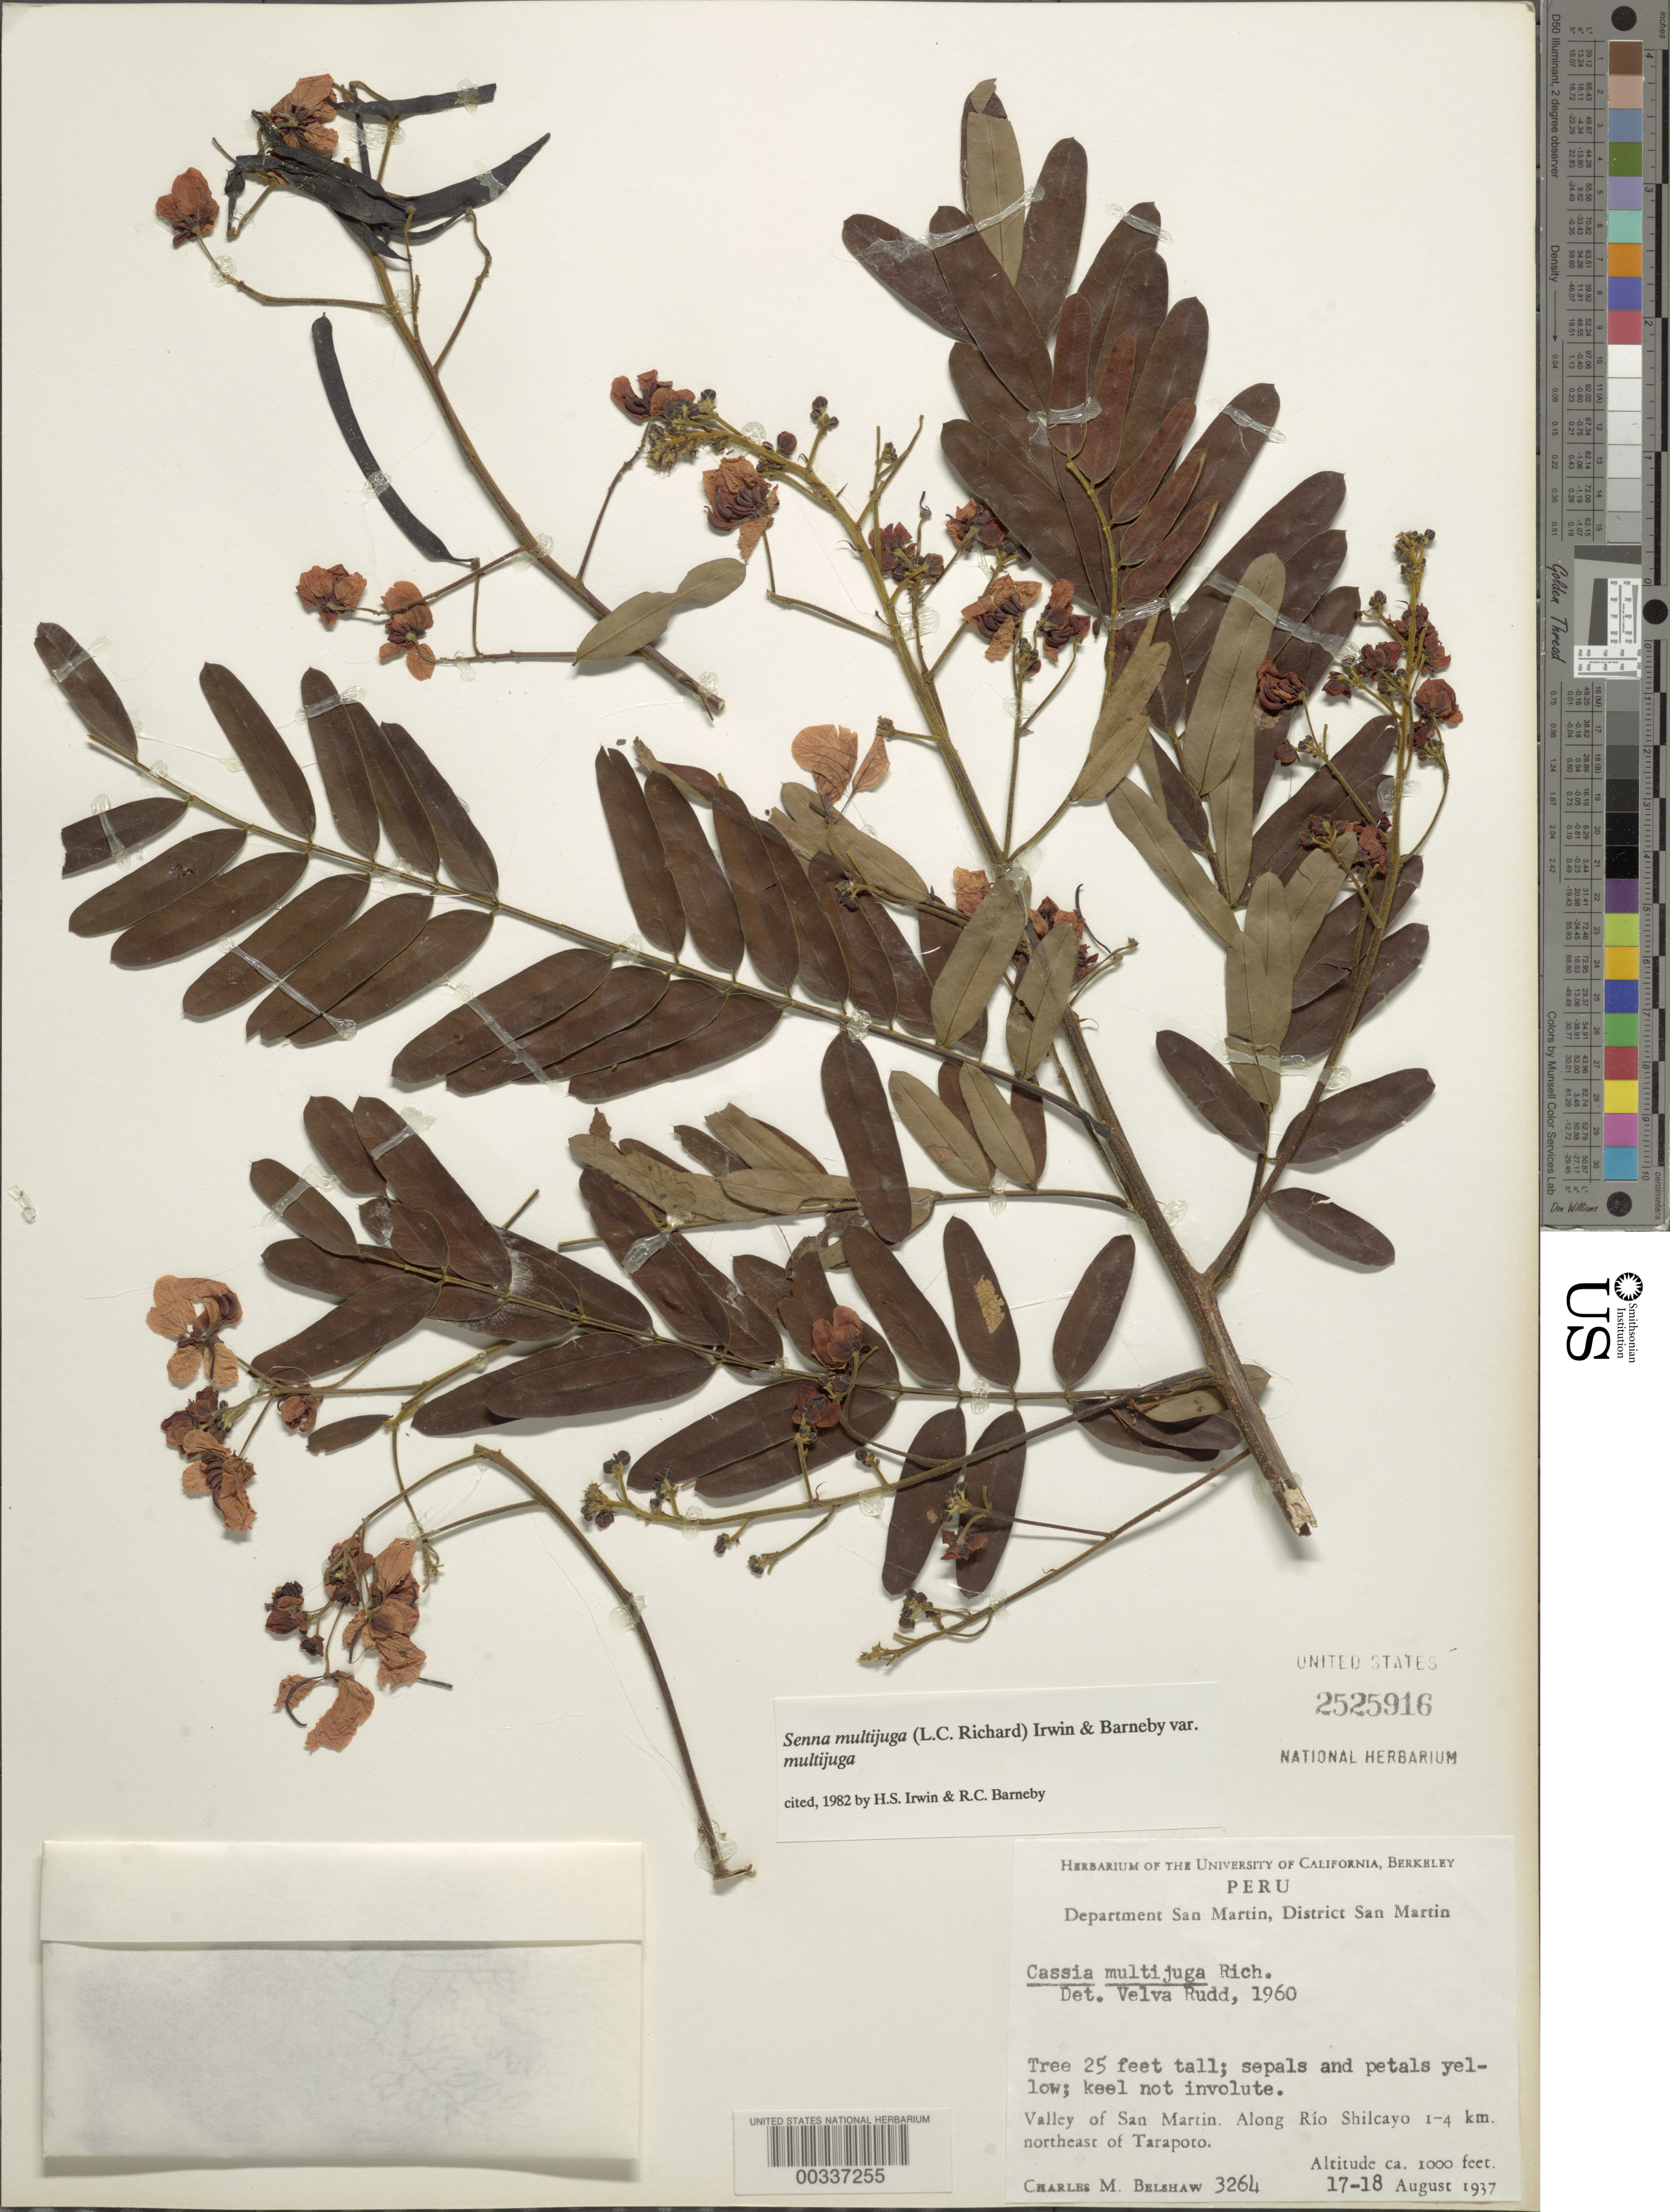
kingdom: Plantae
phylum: Tracheophyta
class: Magnoliopsida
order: Fabales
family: Fabaceae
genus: Senna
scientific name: Senna multijuga var. multijuga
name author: (Rich.) H.S. Irwin & Barneby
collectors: C. Shaw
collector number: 3264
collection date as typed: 17 Aug 1937 to 18 Aug 1937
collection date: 1937-08-17/1937-08-18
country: Peru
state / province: San Martín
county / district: San Martín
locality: Valley of san martin, along rio shilcayo, 1-4 km ne of taraporo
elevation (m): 305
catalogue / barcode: US 2525916